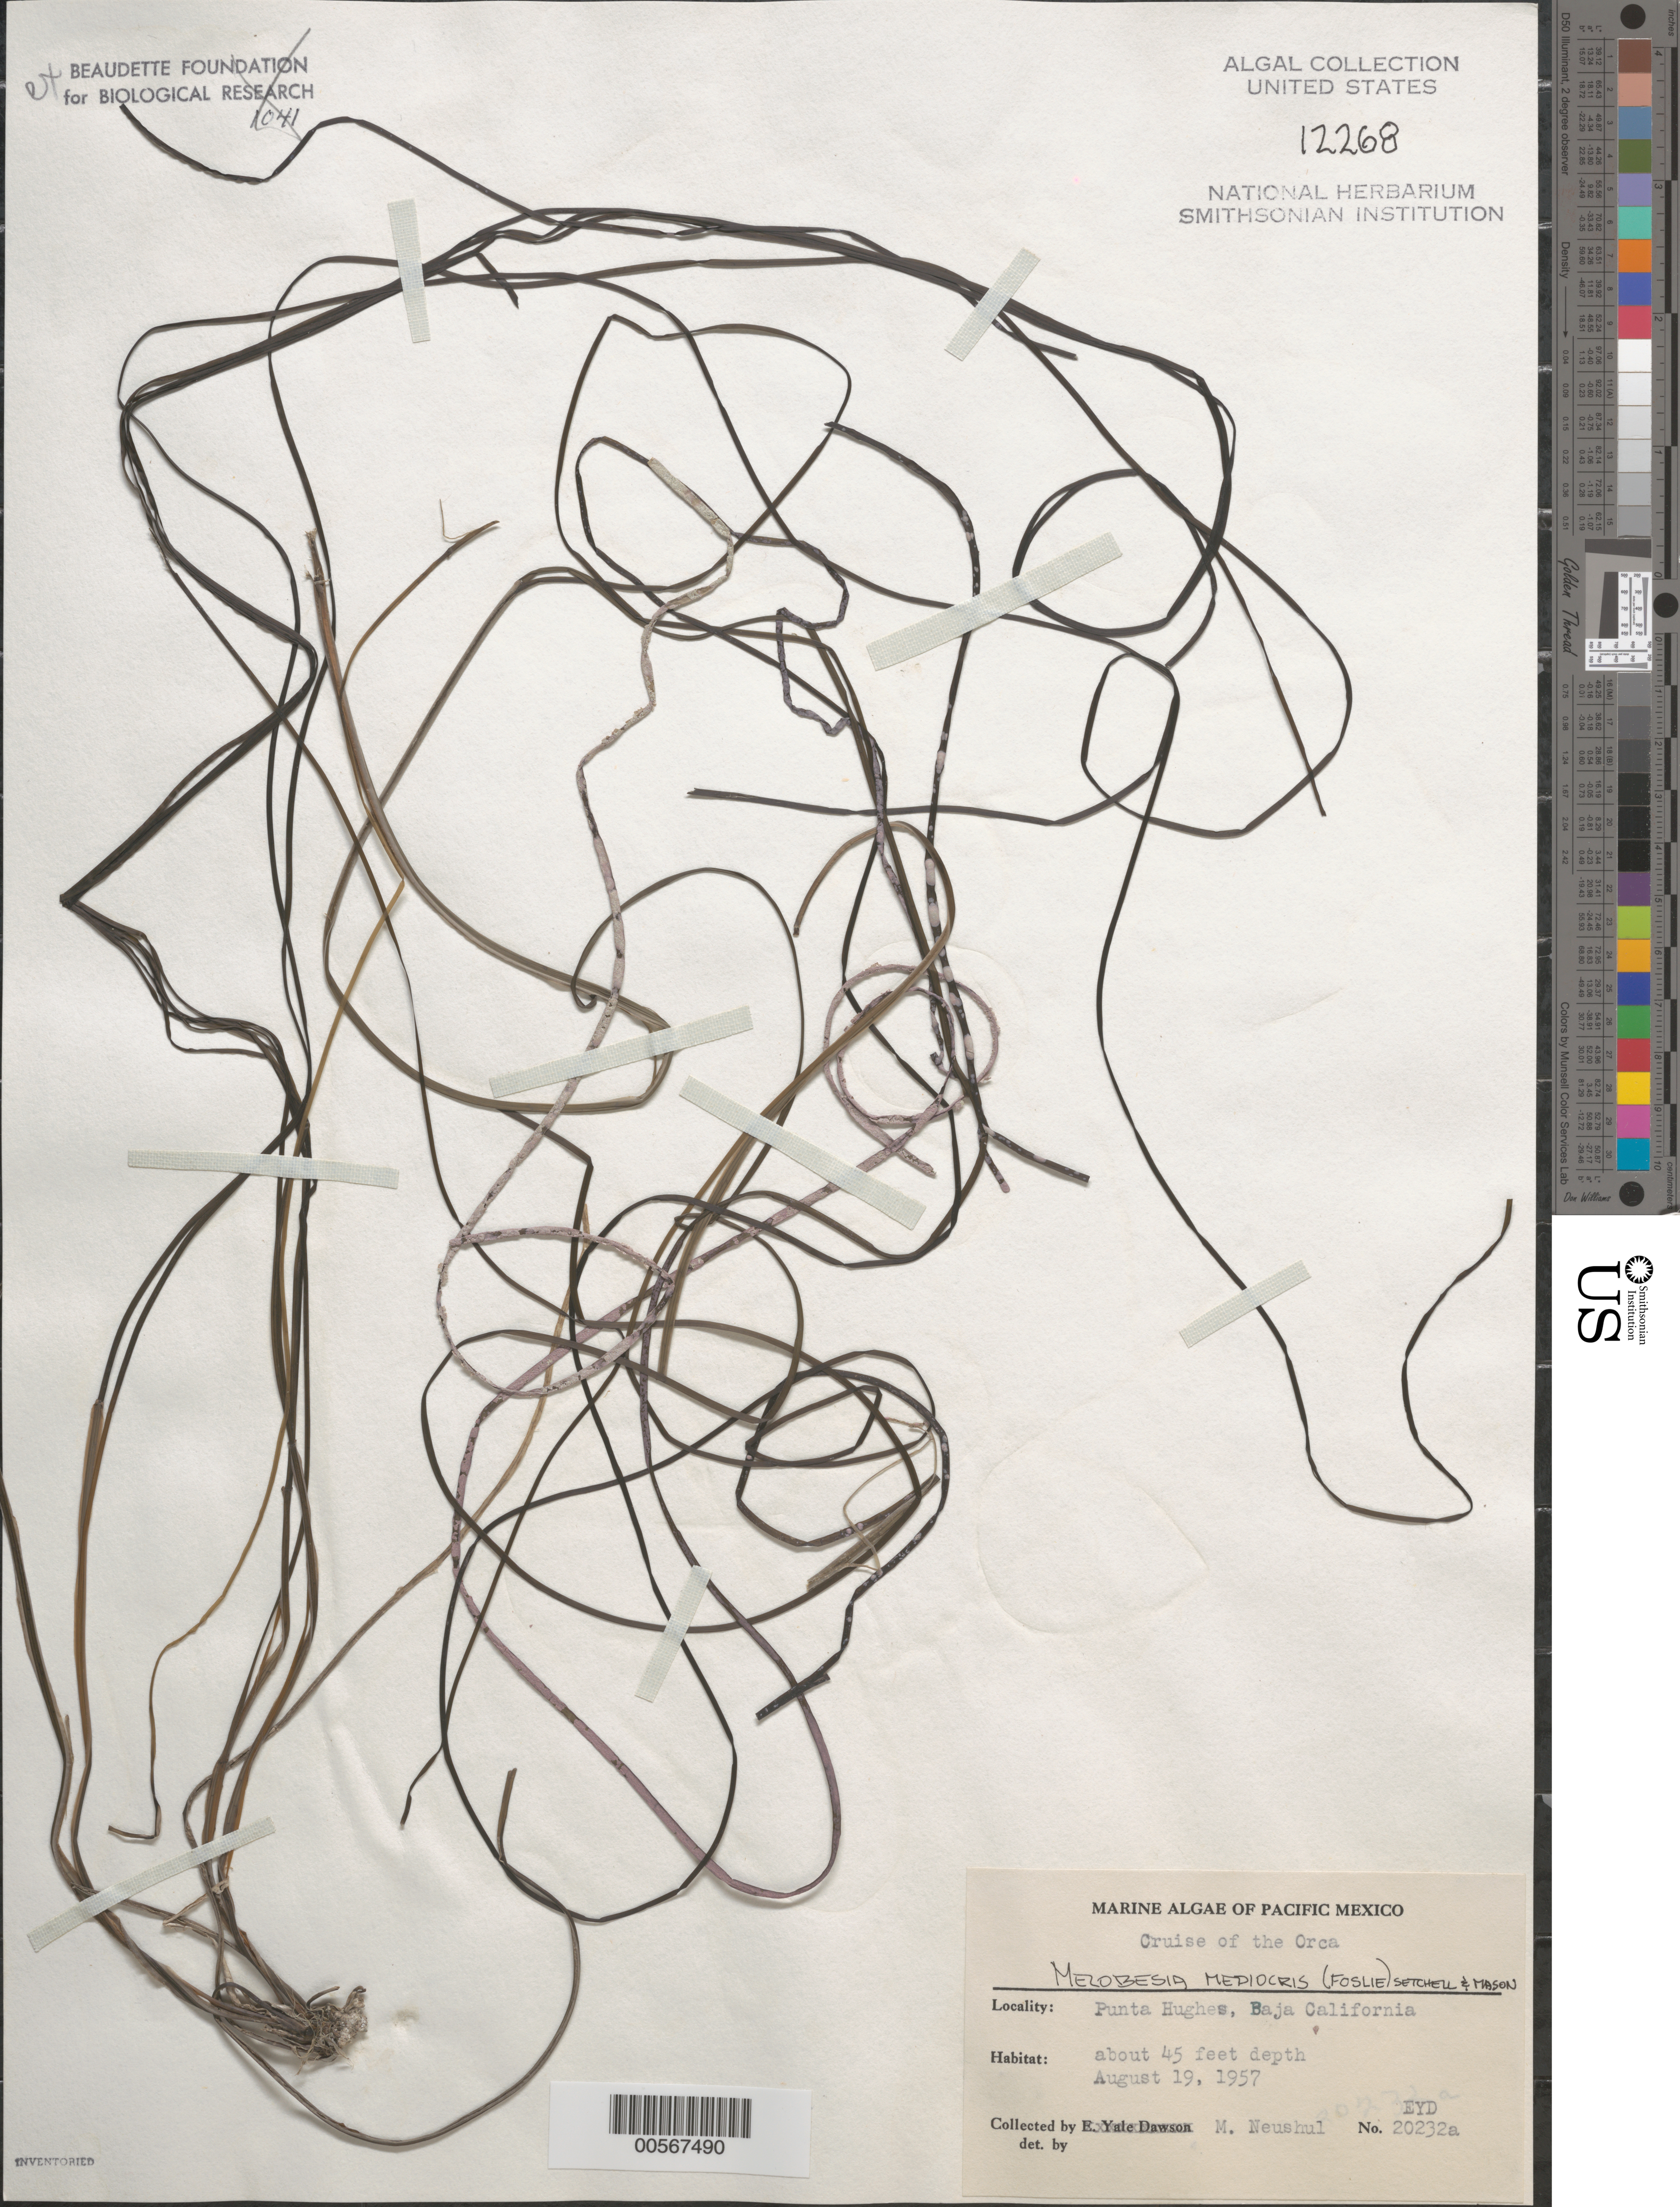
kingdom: Plantae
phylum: Rhodophyta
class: Florideophyceae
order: Corallinales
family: Hapalidiaceae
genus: Melobesia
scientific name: Melobesia mediocris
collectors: M. Neushul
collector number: EYD 20232a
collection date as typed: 19 Aug 1957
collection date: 1957-08-19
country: Mexico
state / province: Baja California Sur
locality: Punta Hughes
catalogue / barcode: US 12268